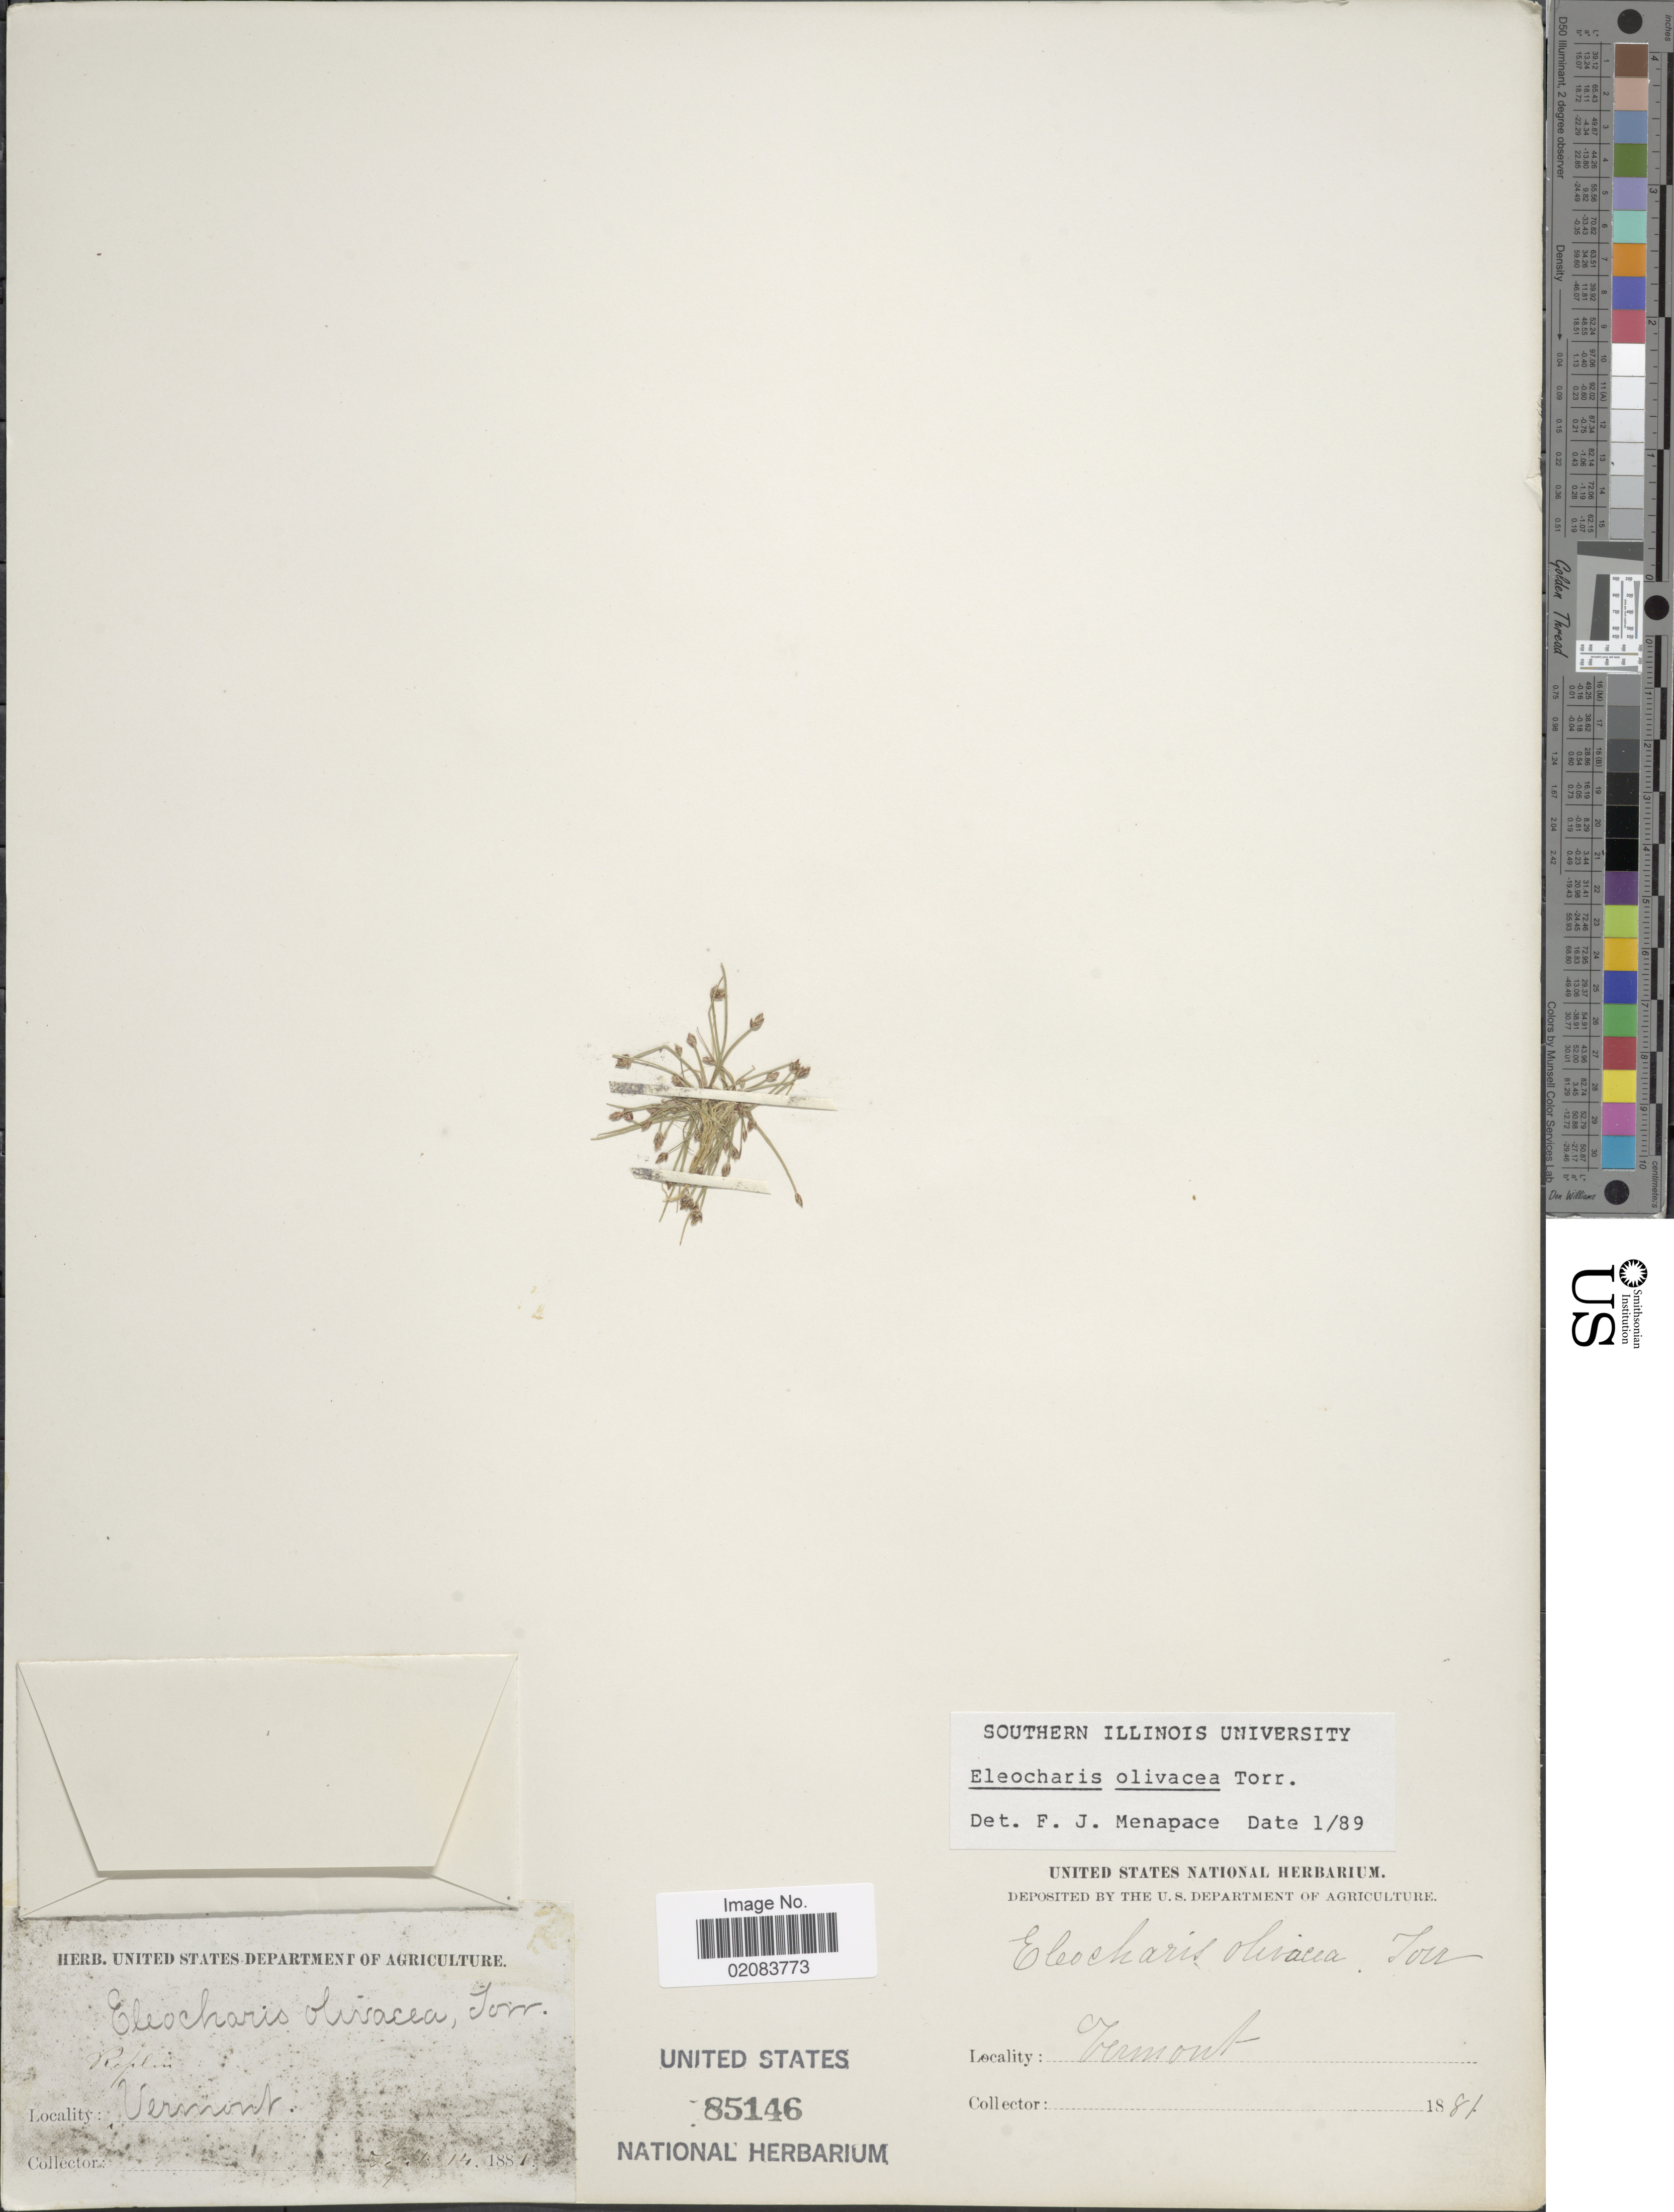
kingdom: Plantae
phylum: Tracheophyta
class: Liliopsida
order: Poales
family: Cyperaceae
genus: Eleocharis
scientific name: Eleocharis olivacea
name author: Torr.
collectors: ex herb. United States National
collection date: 1881-09-14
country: United States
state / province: Vermont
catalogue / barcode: US 85146